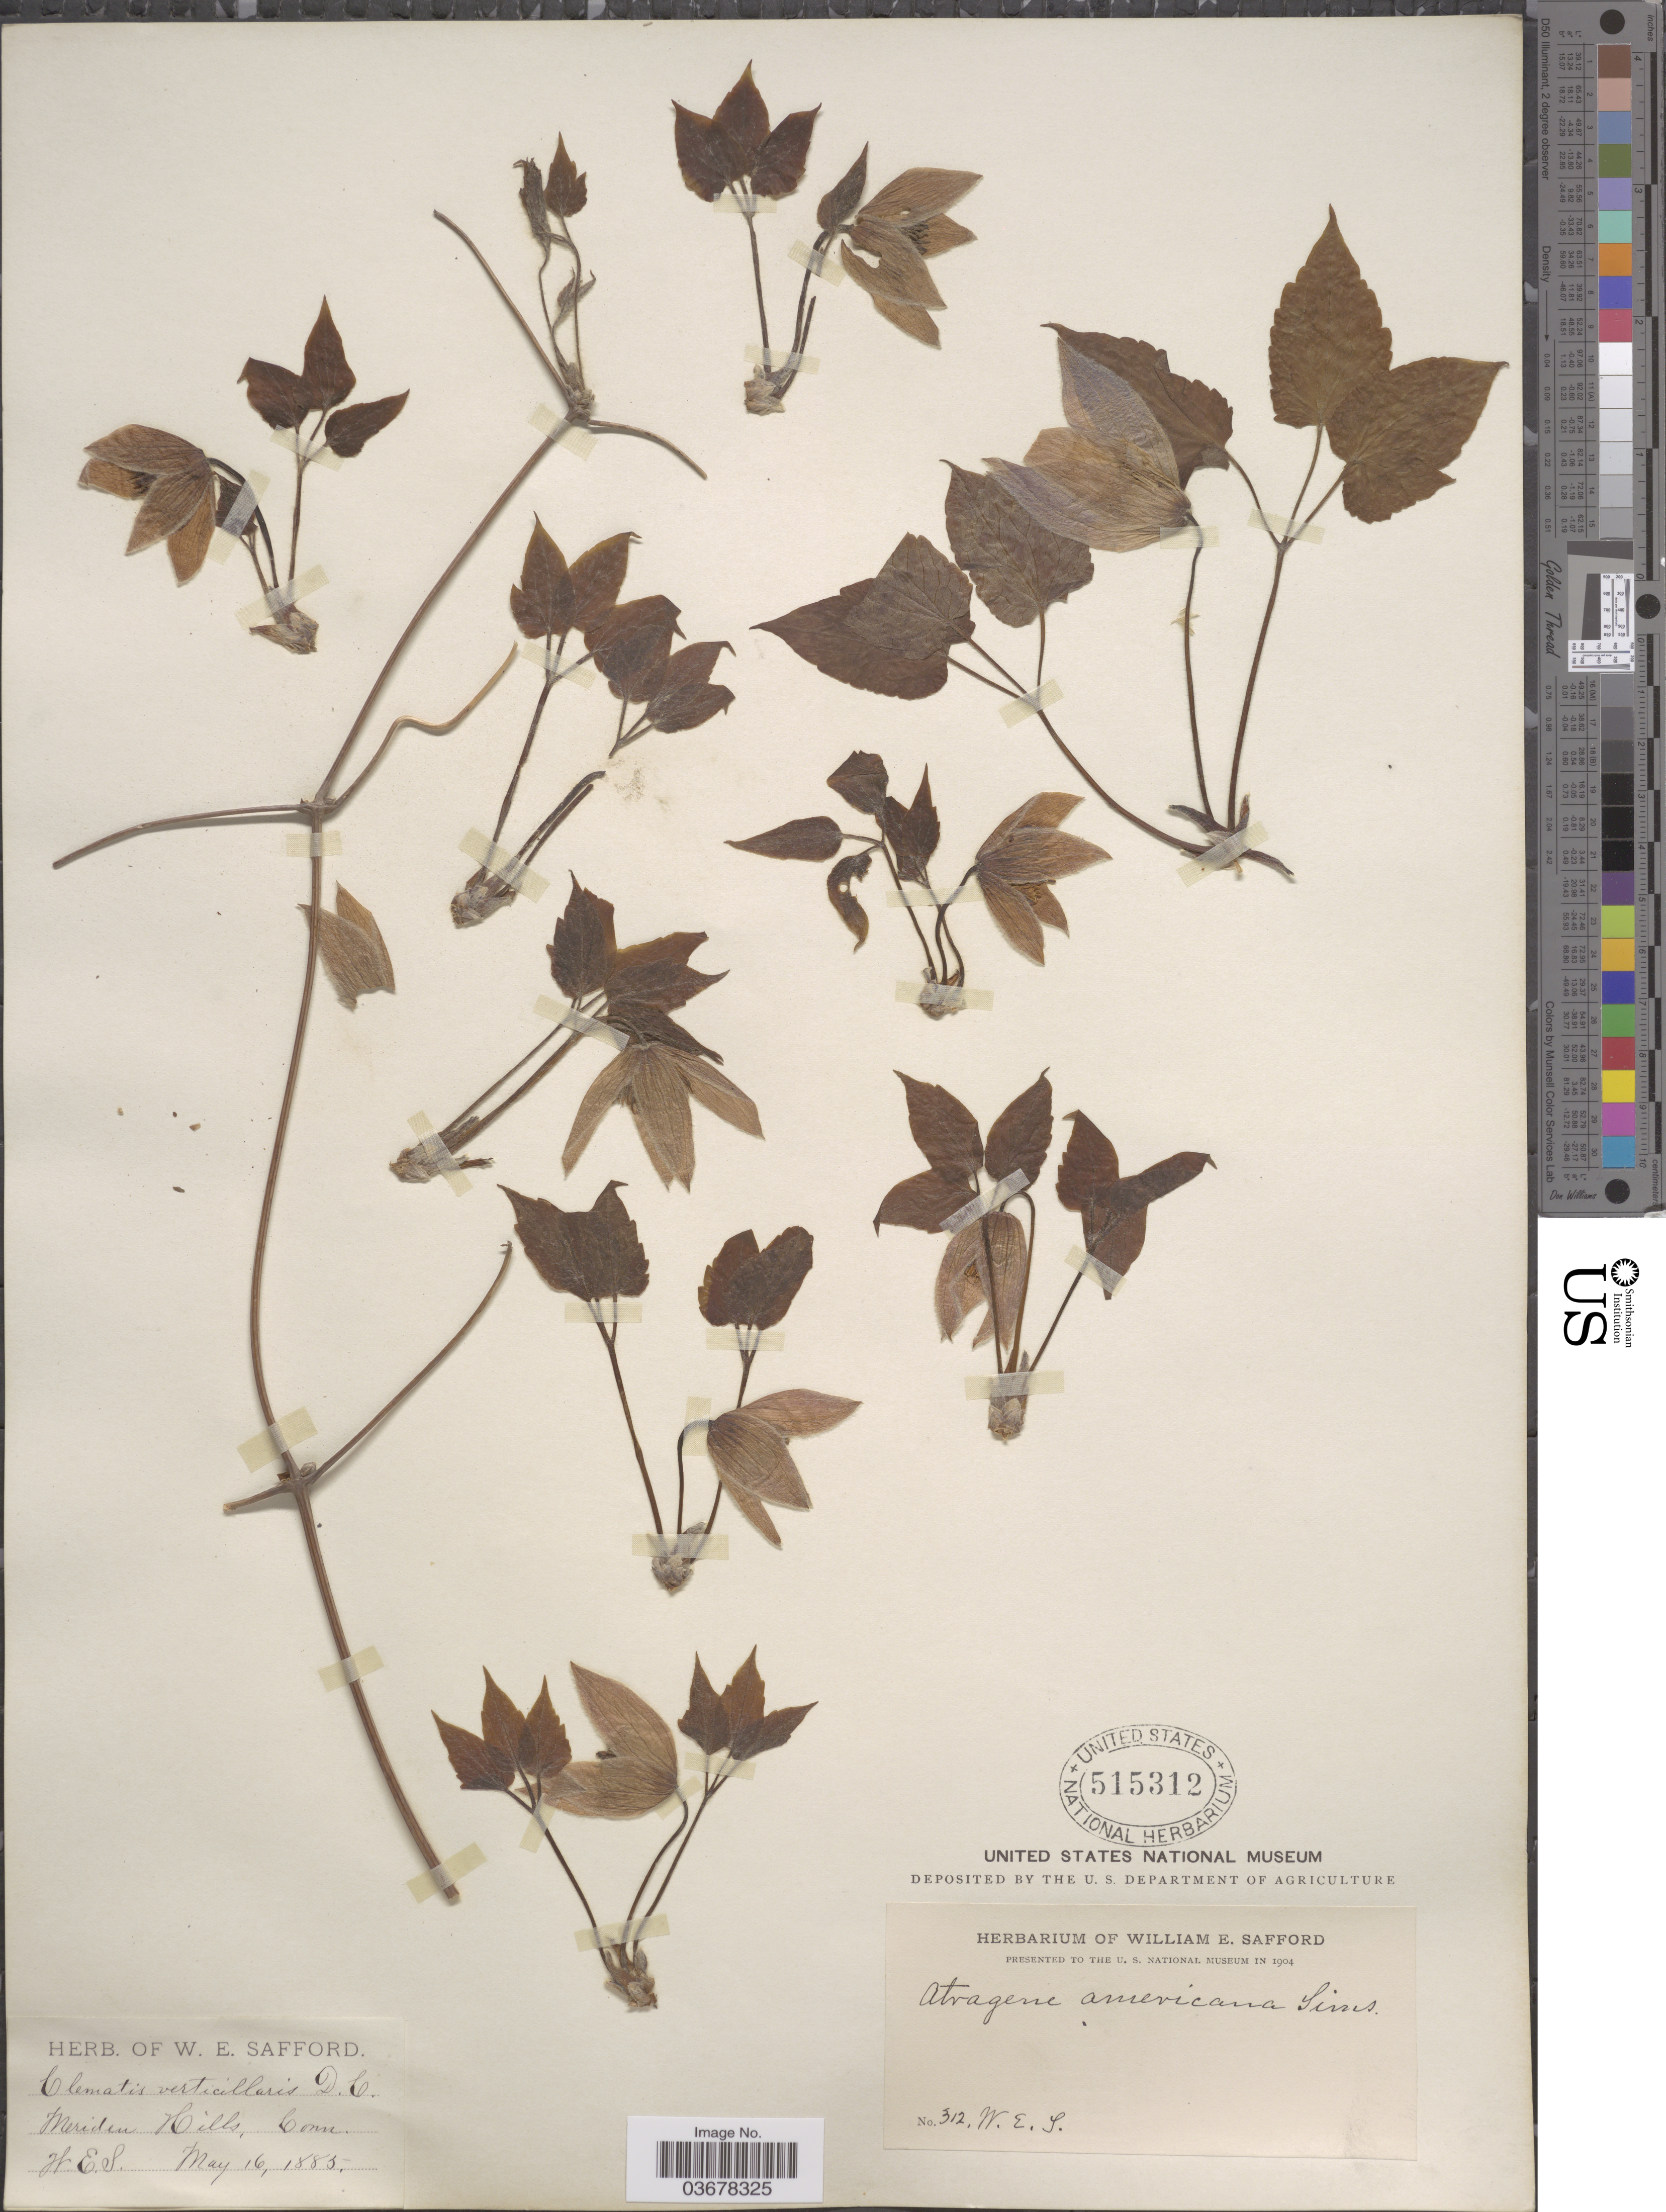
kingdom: Plantae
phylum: Tracheophyta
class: Magnoliopsida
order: Ranunculales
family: Ranunculaceae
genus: Clematis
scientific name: Clematis verticillaris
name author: DC.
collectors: W. E. Safford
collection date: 1885-05-16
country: United States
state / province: Connecticut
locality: Meriden Hills.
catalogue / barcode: US 515312